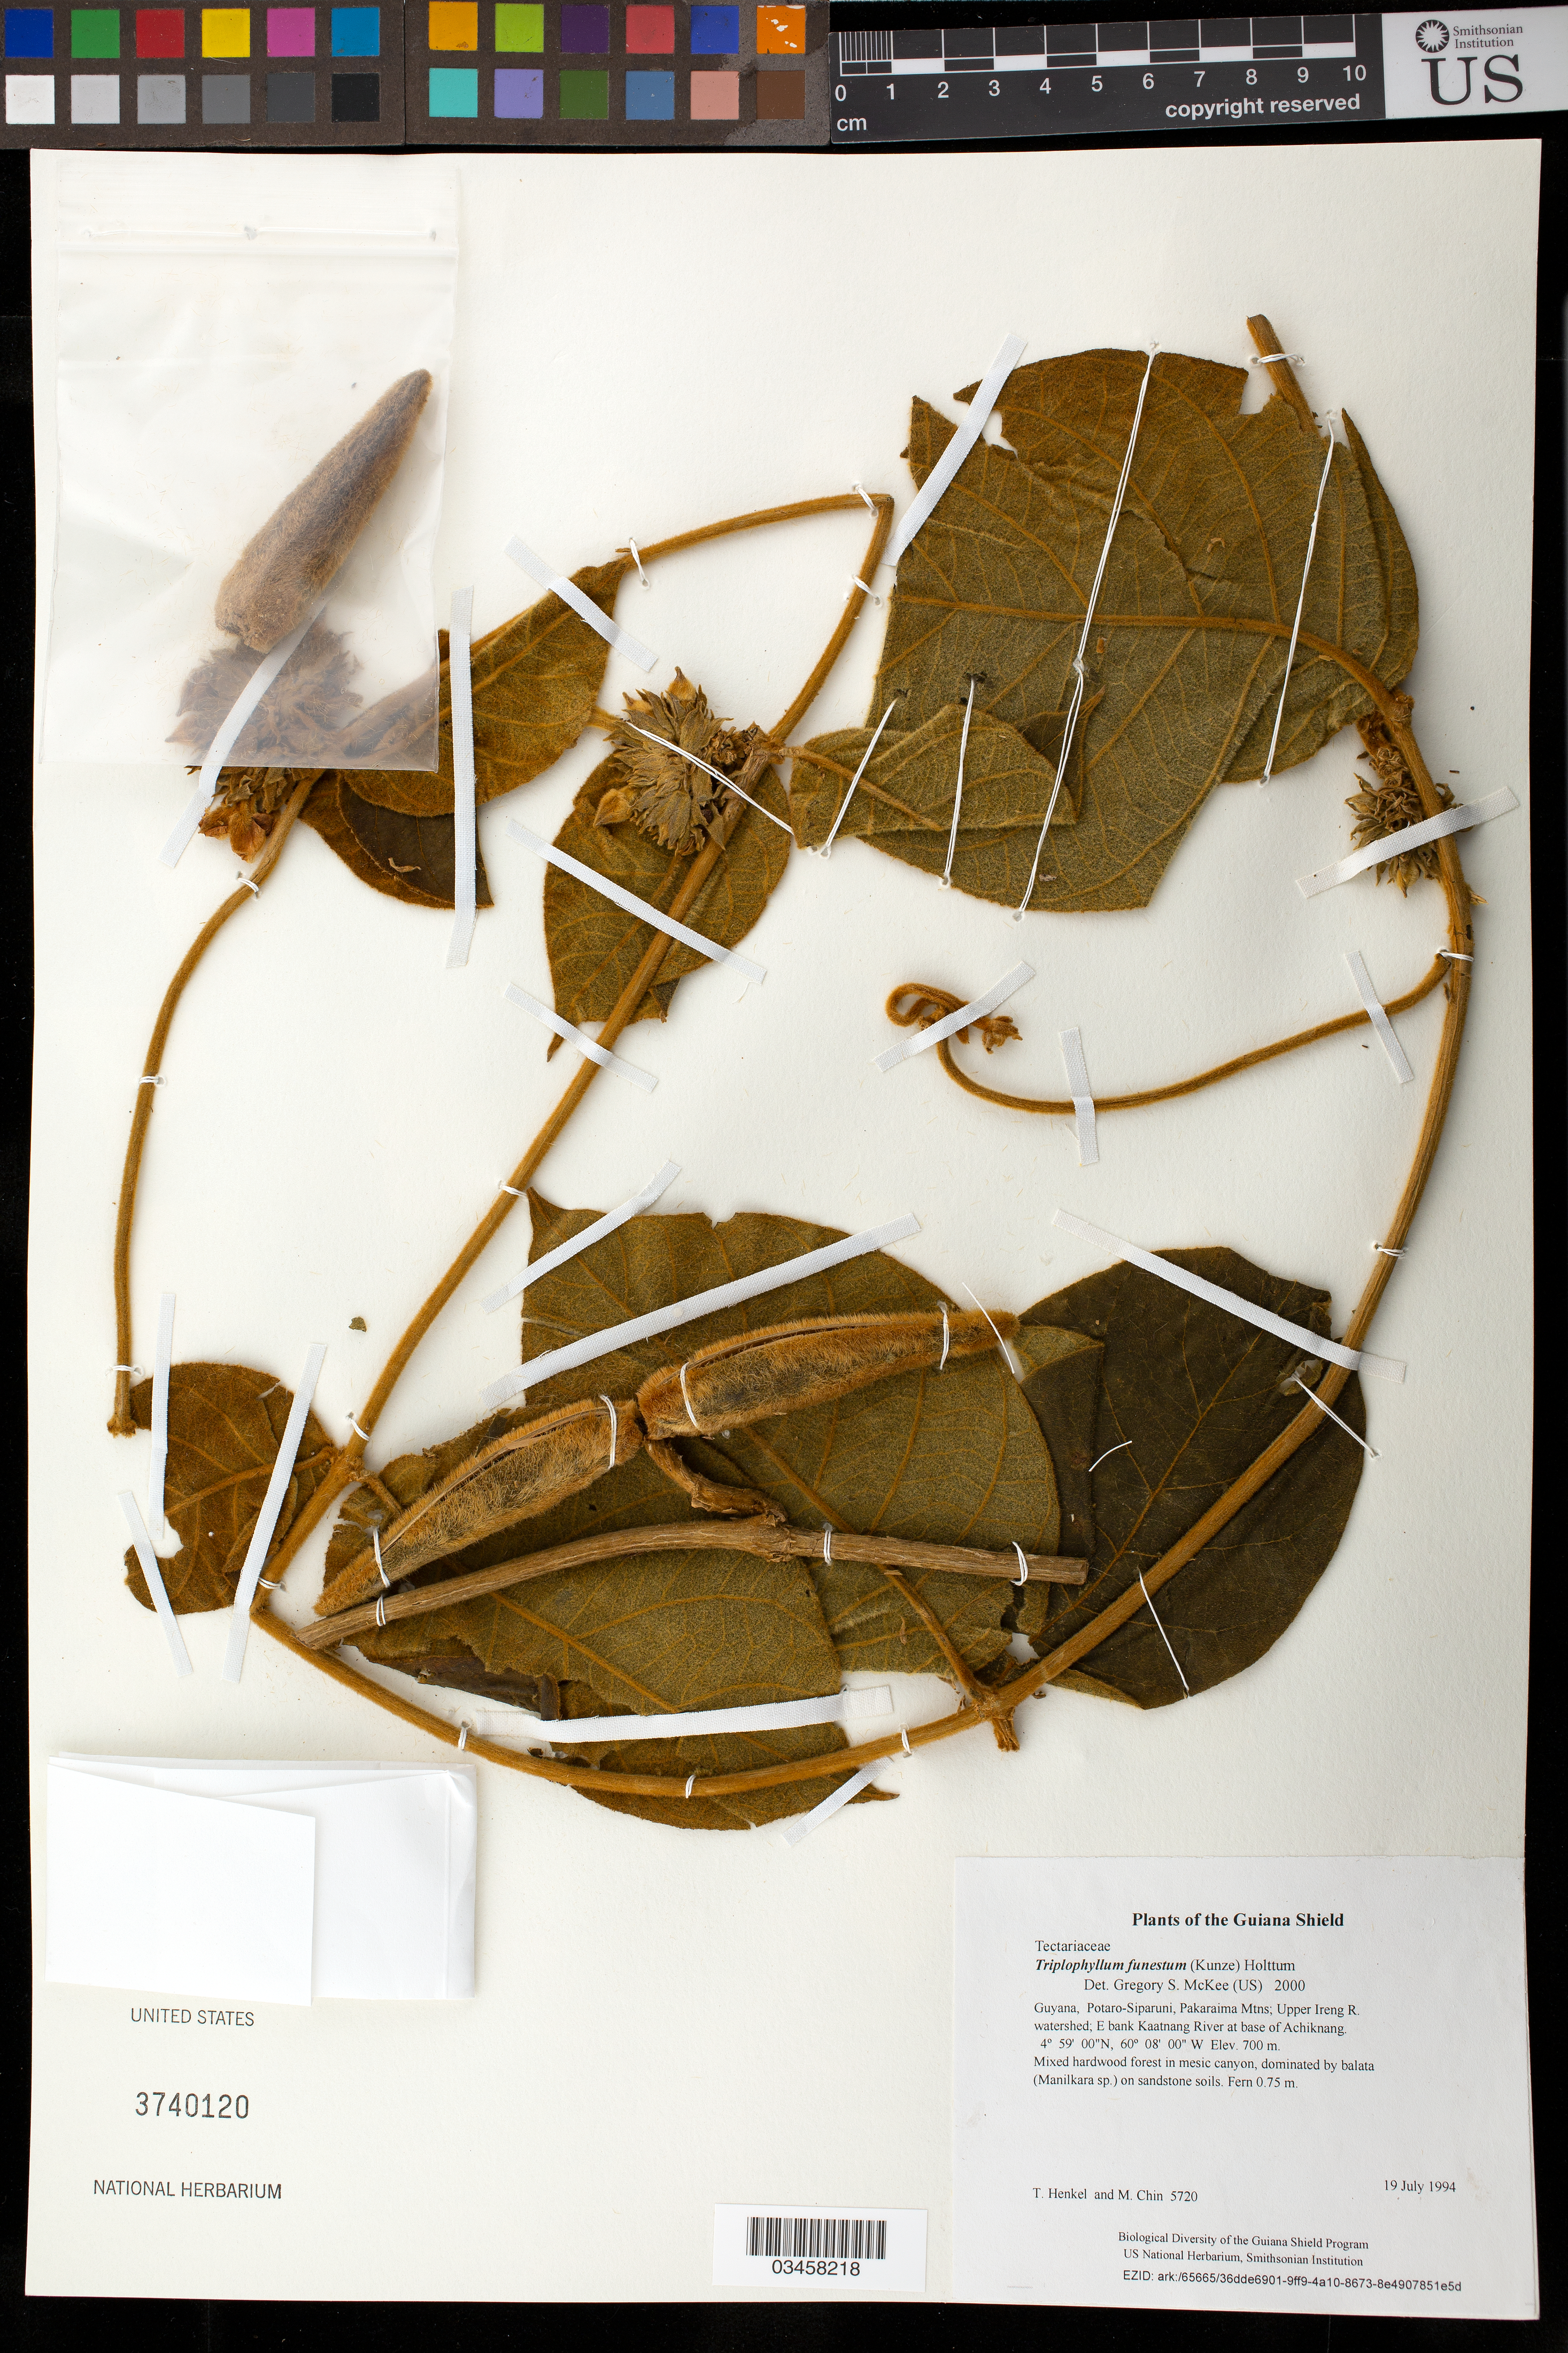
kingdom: Plantae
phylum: Tracheophyta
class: Polypodiopsida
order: Polypodiales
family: Tectariaceae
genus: Triplophyllum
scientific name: Triplophyllum funestum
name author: (Kunze) Holttum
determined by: McKee, G. S., (US), NMNH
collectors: T. Henkel & M. Chin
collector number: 5720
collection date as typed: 19 July 1994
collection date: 1994-07-19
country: Guyana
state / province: Potaro-Siparuni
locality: Pakaraima Mtns; Upper Ireng R. watershed; E bank Kaatnang River at base of Achiknang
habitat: Mixed hardwood forest in mesic canyon, dominated by balata (Manilkara sp.) on sandstone soils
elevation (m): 700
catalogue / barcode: US 3740120